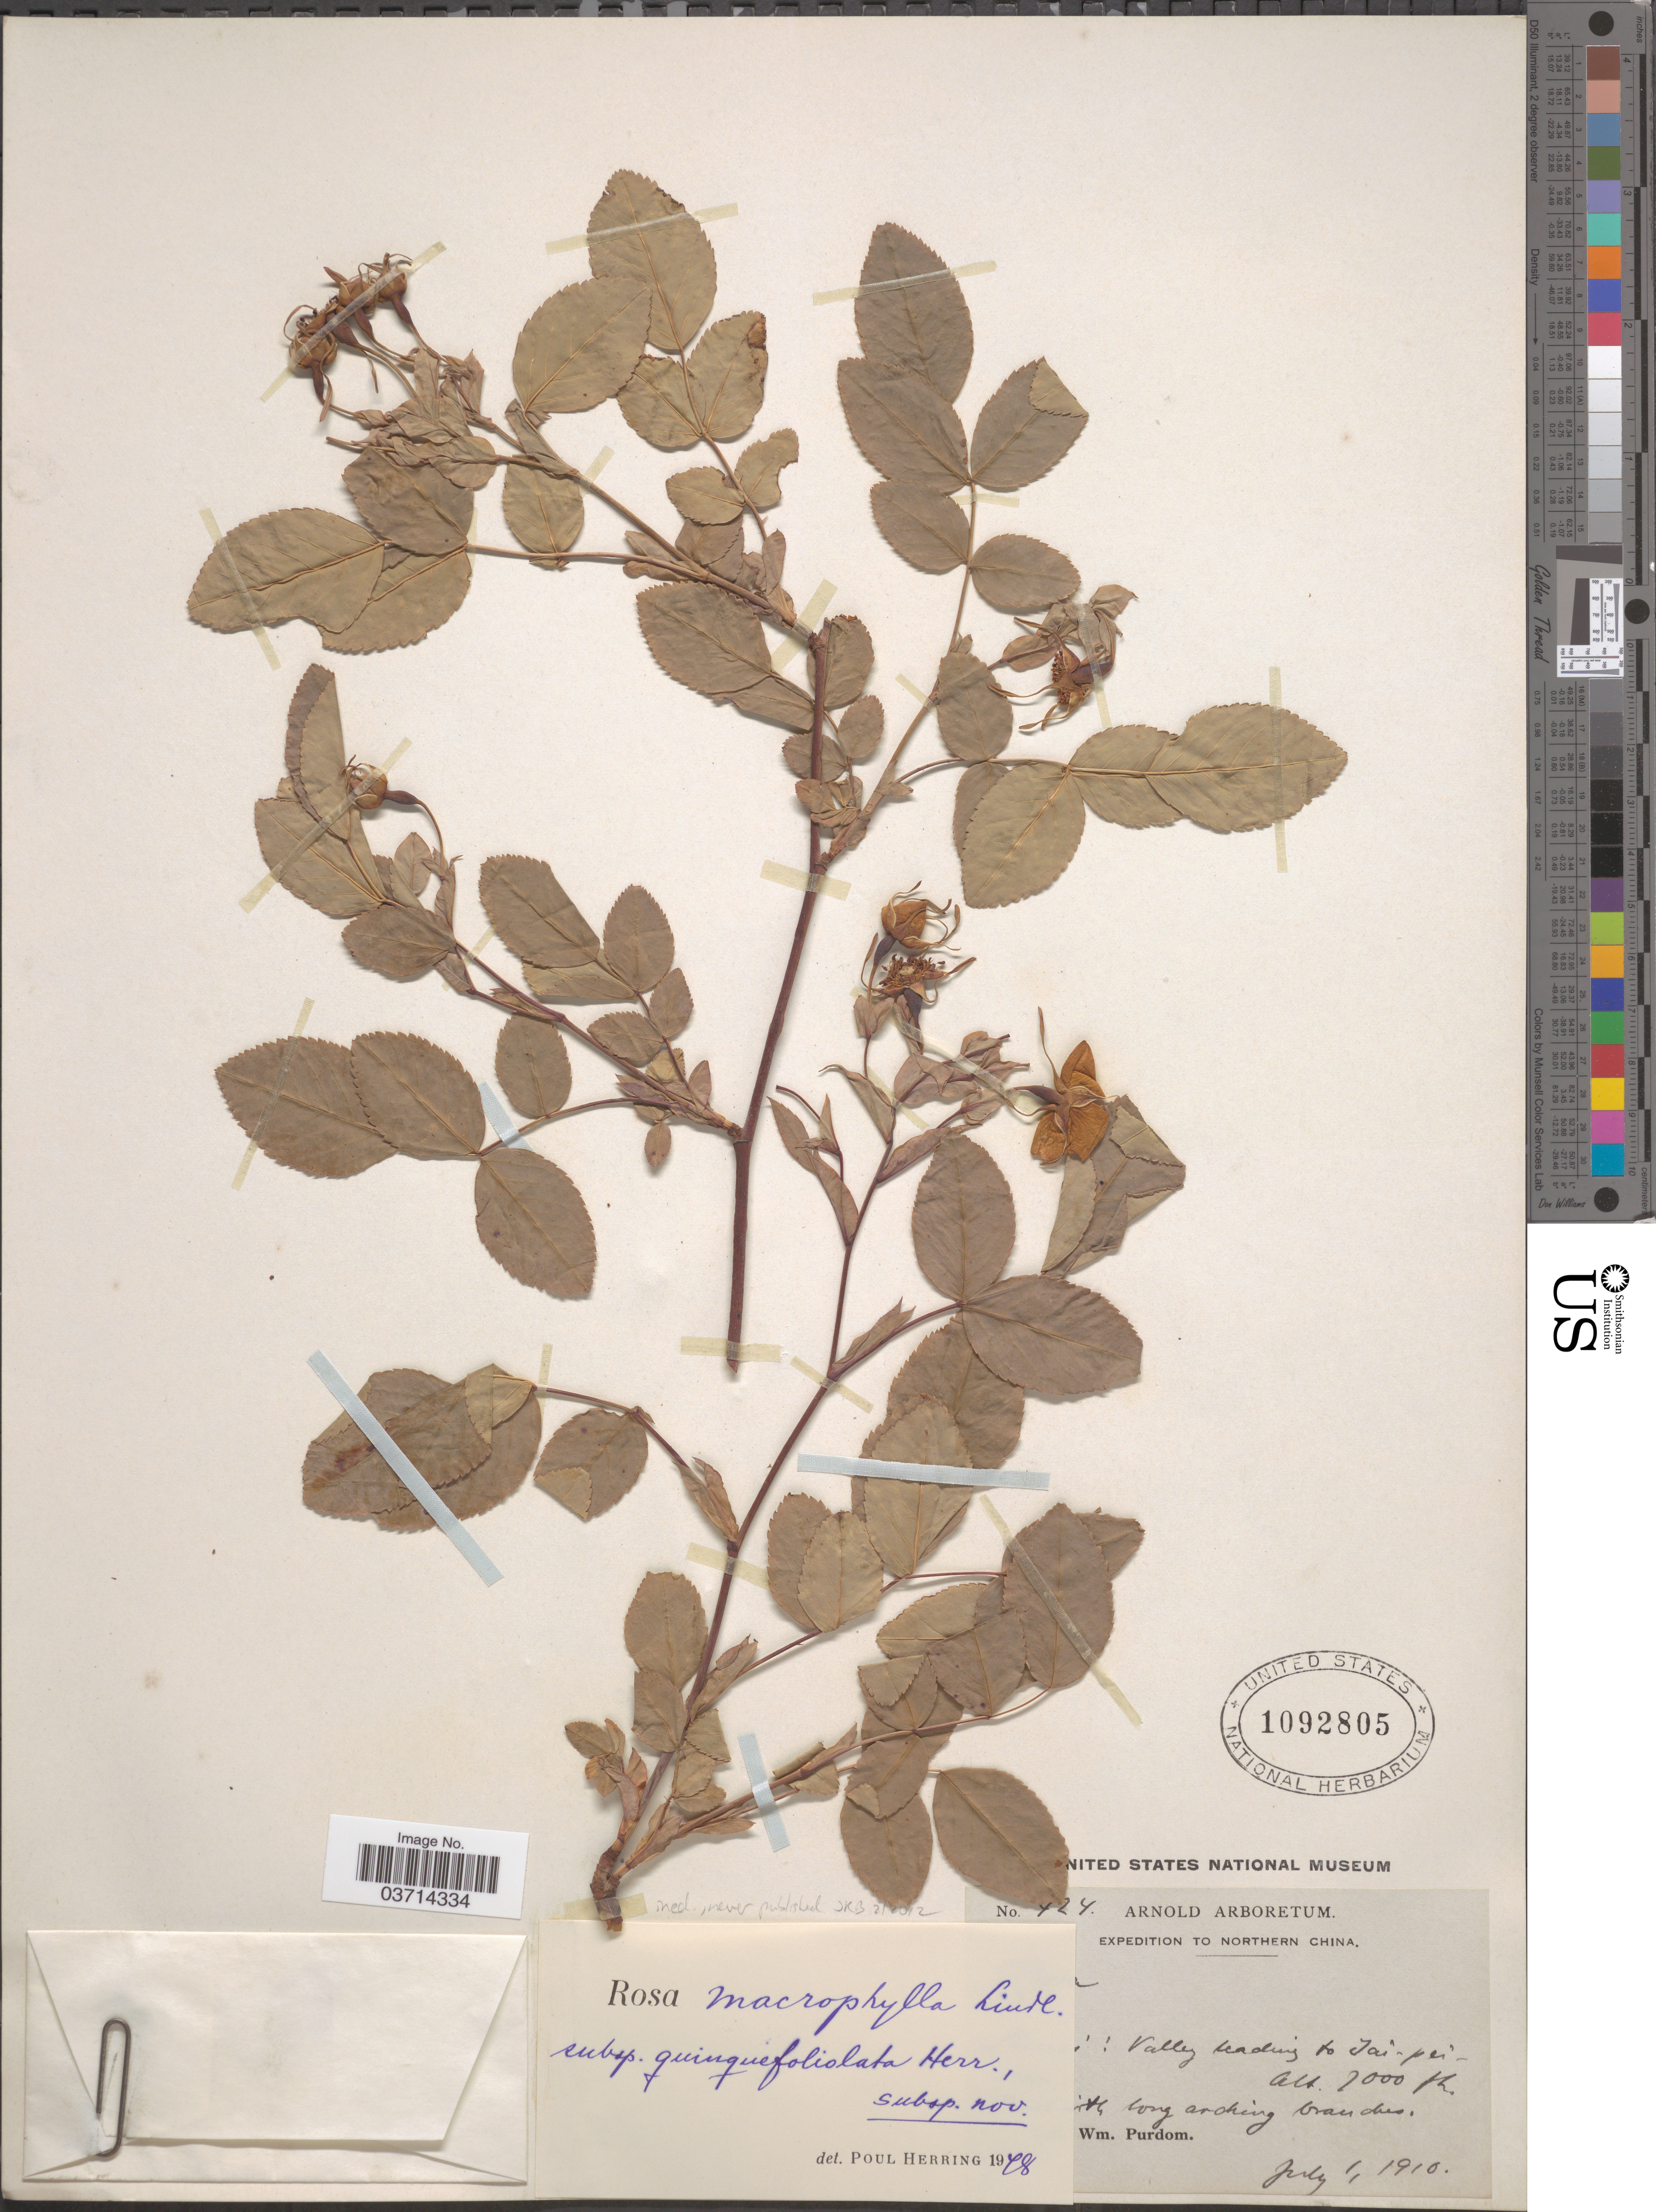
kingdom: Plantae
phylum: Tracheophyta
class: Magnoliopsida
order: Rosales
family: Rosaceae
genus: Rosa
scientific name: Rosa macrophylla subsp. quinquefoliolata P. Herring ined.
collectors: W. Purdom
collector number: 424*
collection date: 1910-07-01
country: China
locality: Northern China. [illegible text]: Valley leading to Tai-pei.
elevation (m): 2134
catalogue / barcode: US 1092805